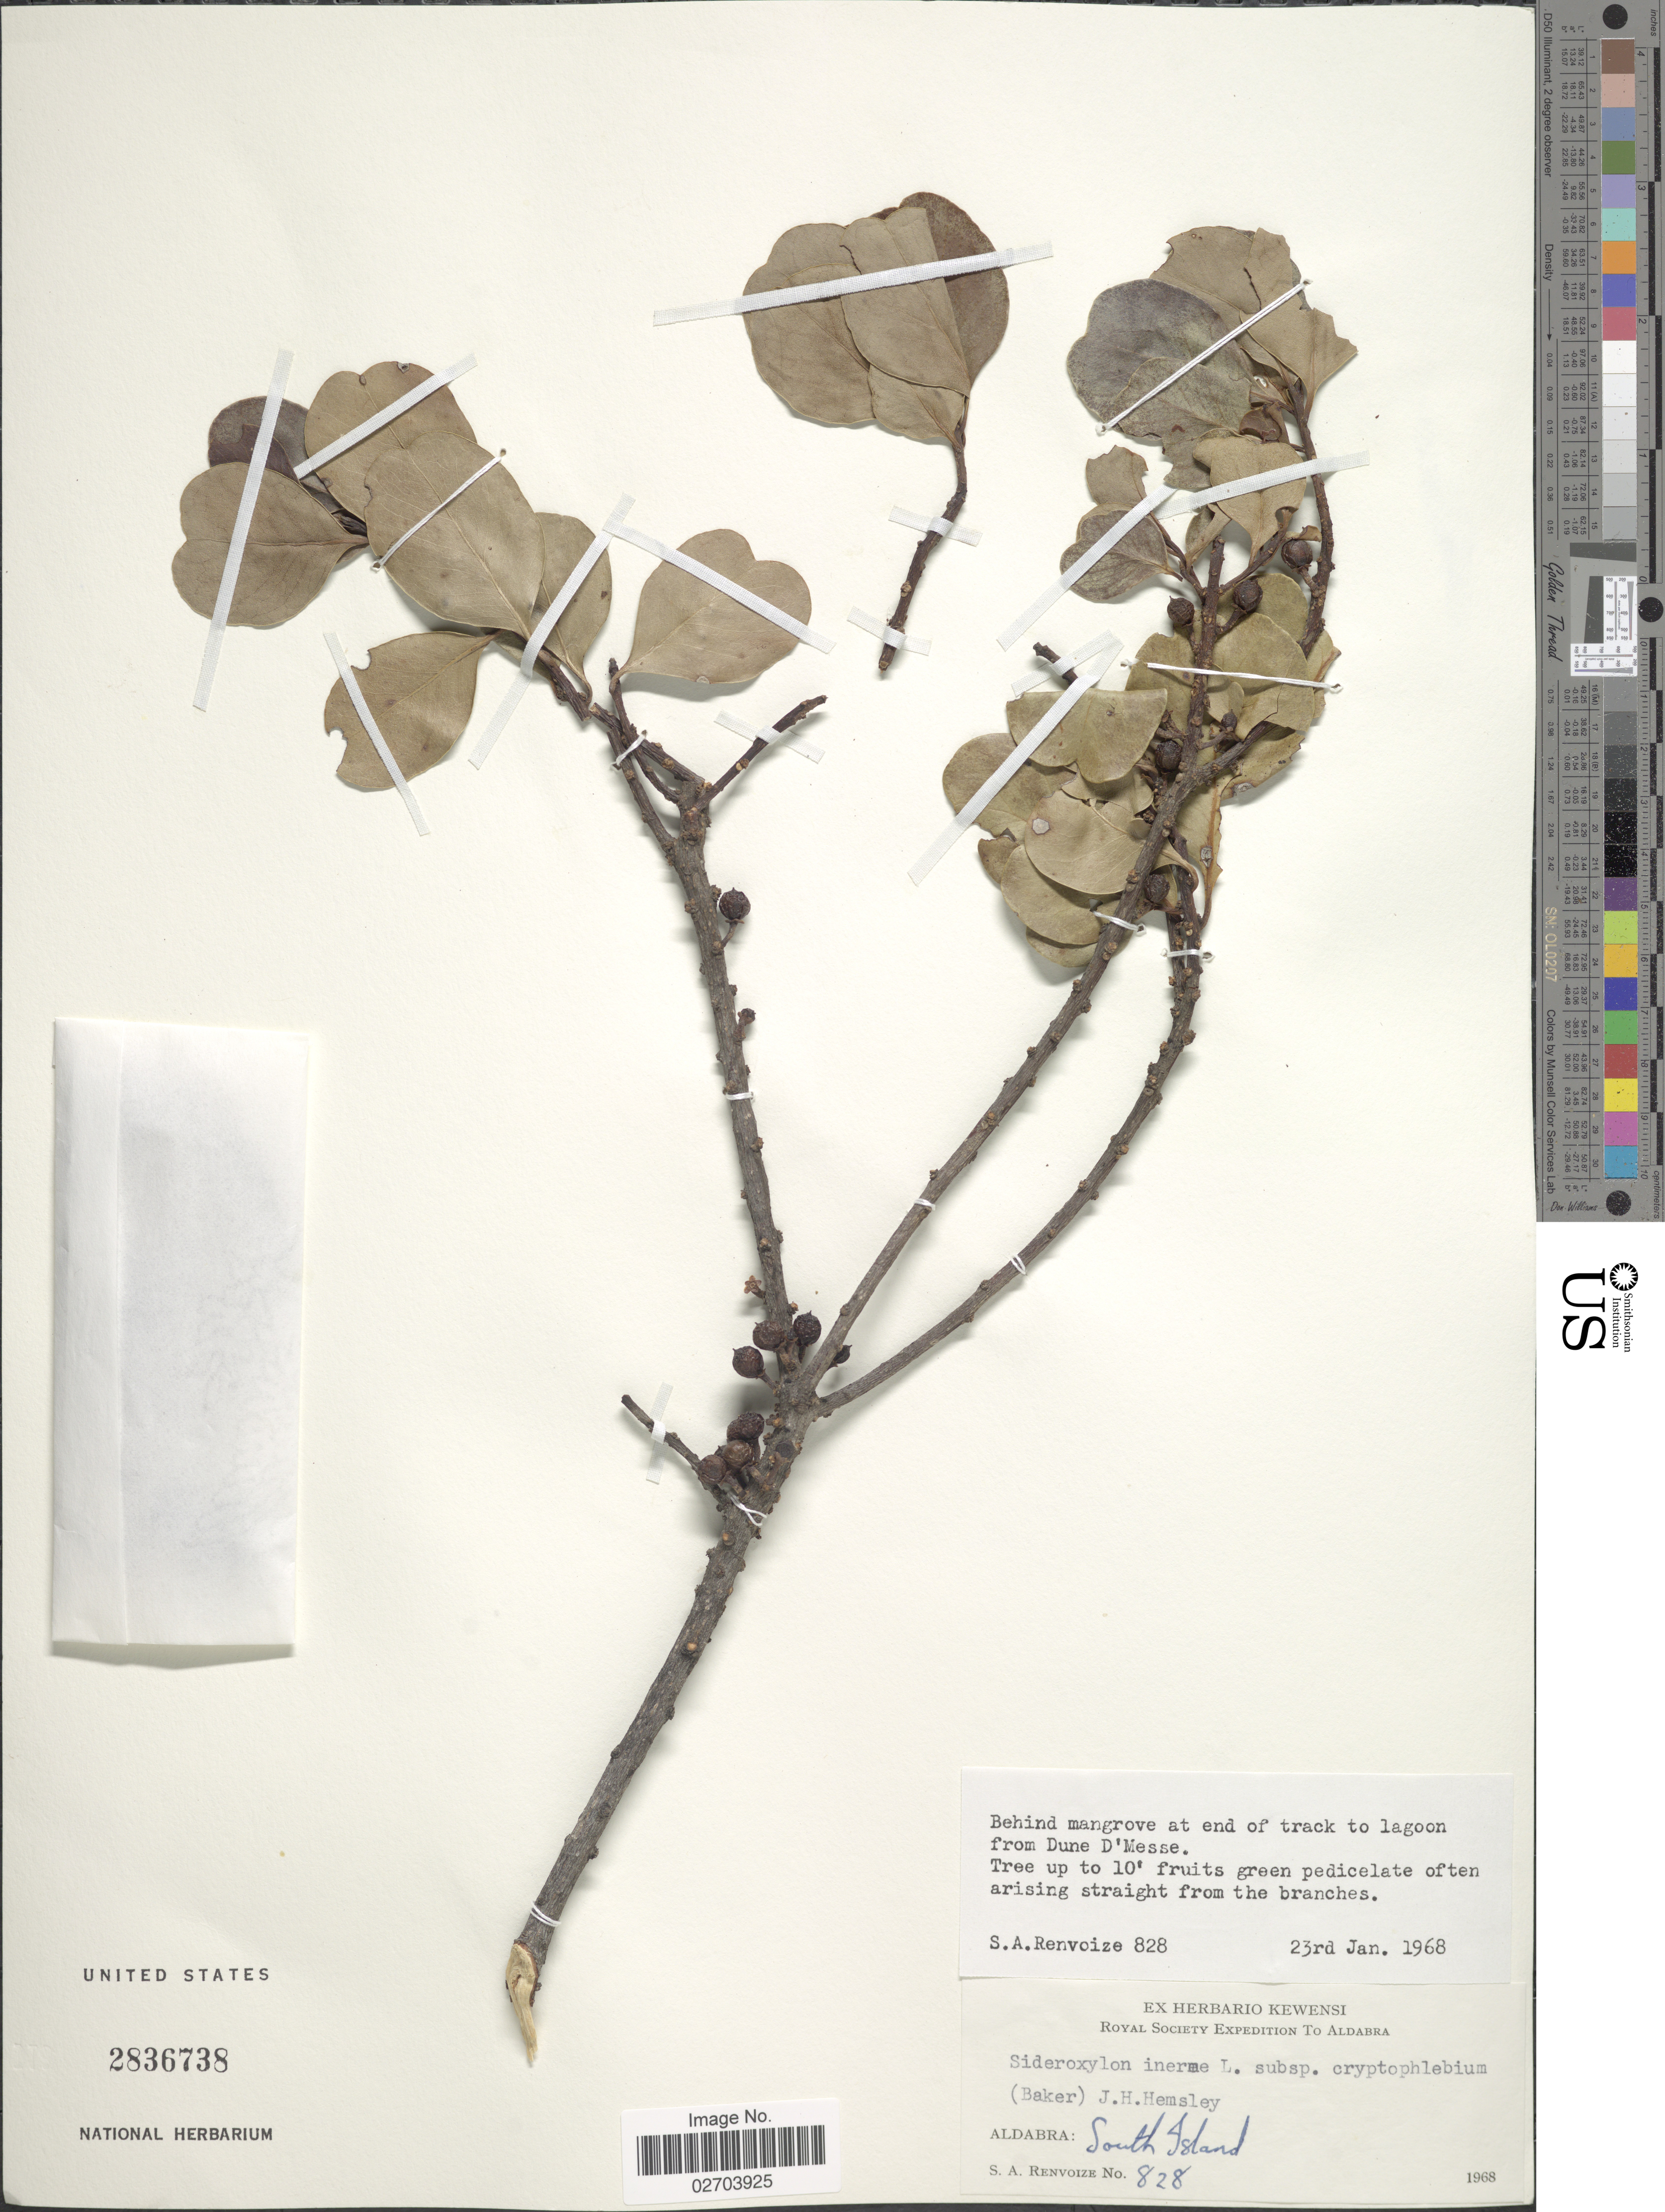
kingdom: Plantae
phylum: Tracheophyta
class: Magnoliopsida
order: Ericales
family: Sapotaceae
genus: Sideroxylon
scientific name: Sideroxylon inerme subsp. cryptophlebium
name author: (Baker) J.H. Hemsl.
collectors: S. A. Renvoize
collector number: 828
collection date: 1968-01-23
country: Seychelles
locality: Behind mangrove at end of track of lagoon from Dune D'Messe. Aldabra: South Island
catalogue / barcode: US 2836738